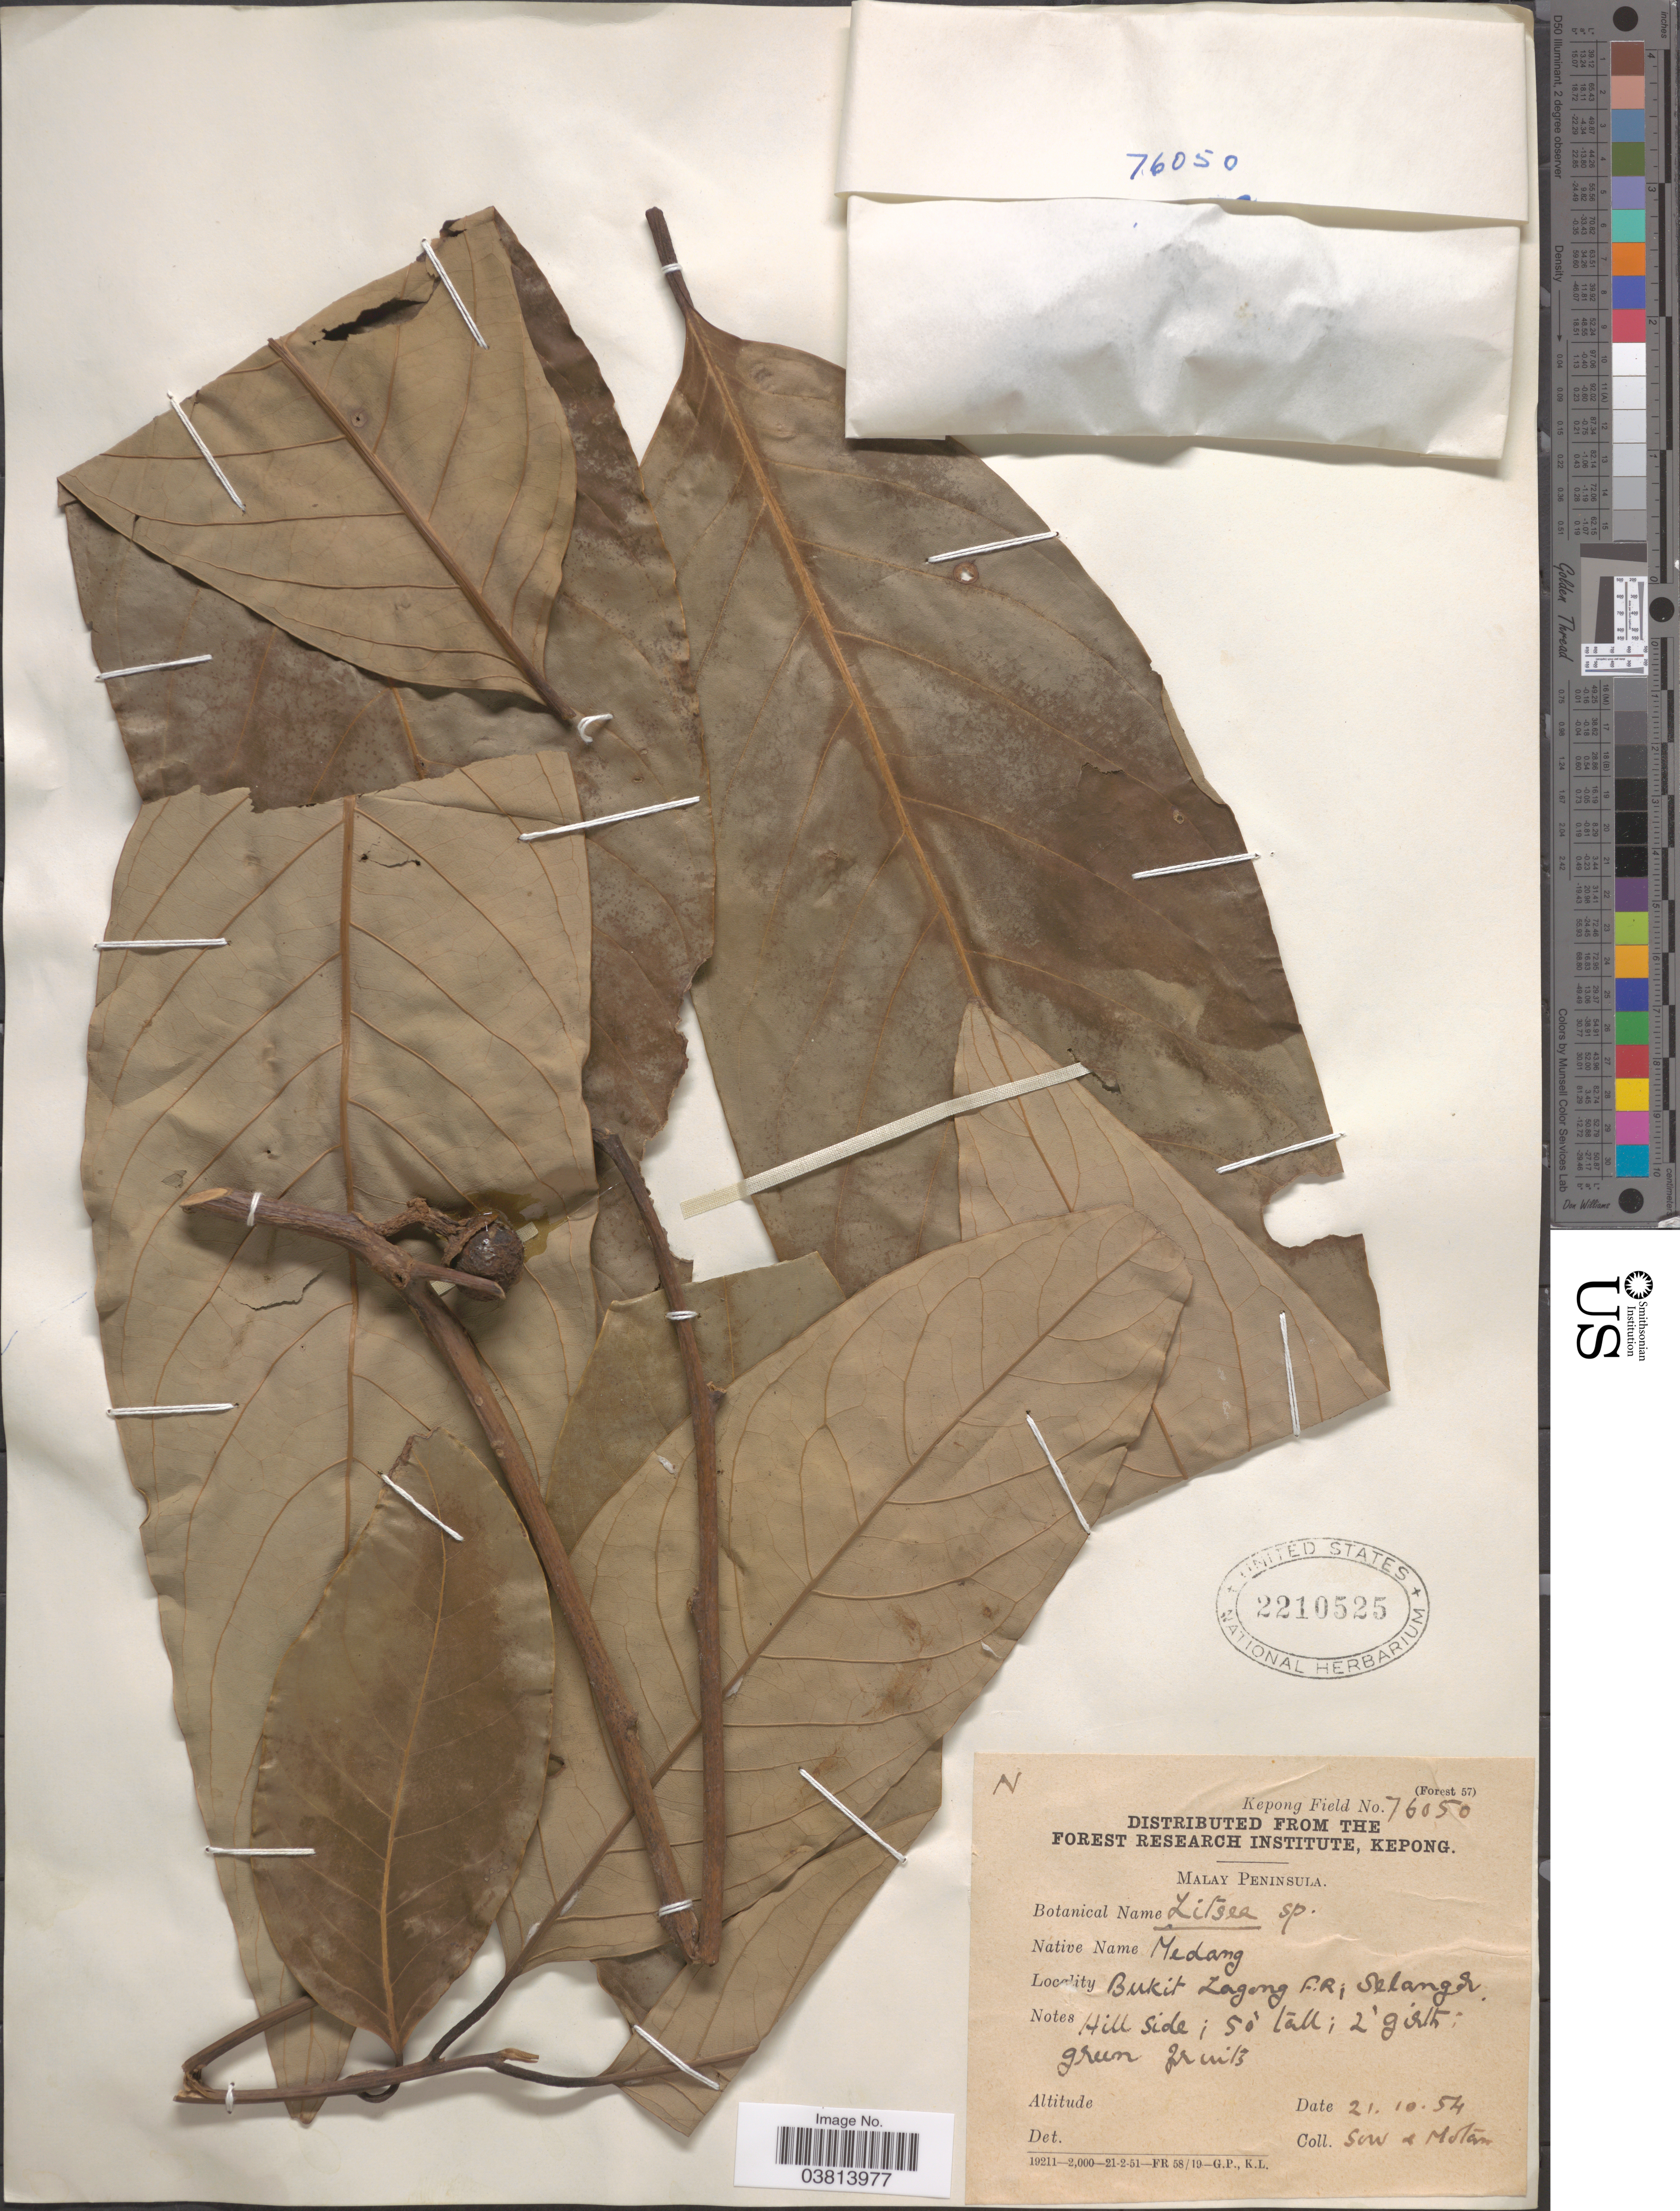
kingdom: Plantae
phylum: Tracheophyta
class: Magnoliopsida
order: Laurales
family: Lauraceae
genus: Litsea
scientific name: Litsea sp.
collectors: -. Sow & -. Motan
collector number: Kepong Field 76050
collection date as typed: Transcribed d/m/y: 21/10/54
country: Malaysia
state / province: Selangor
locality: Malay Peninsula. Bukit Lagong F.R.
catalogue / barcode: US 2210525